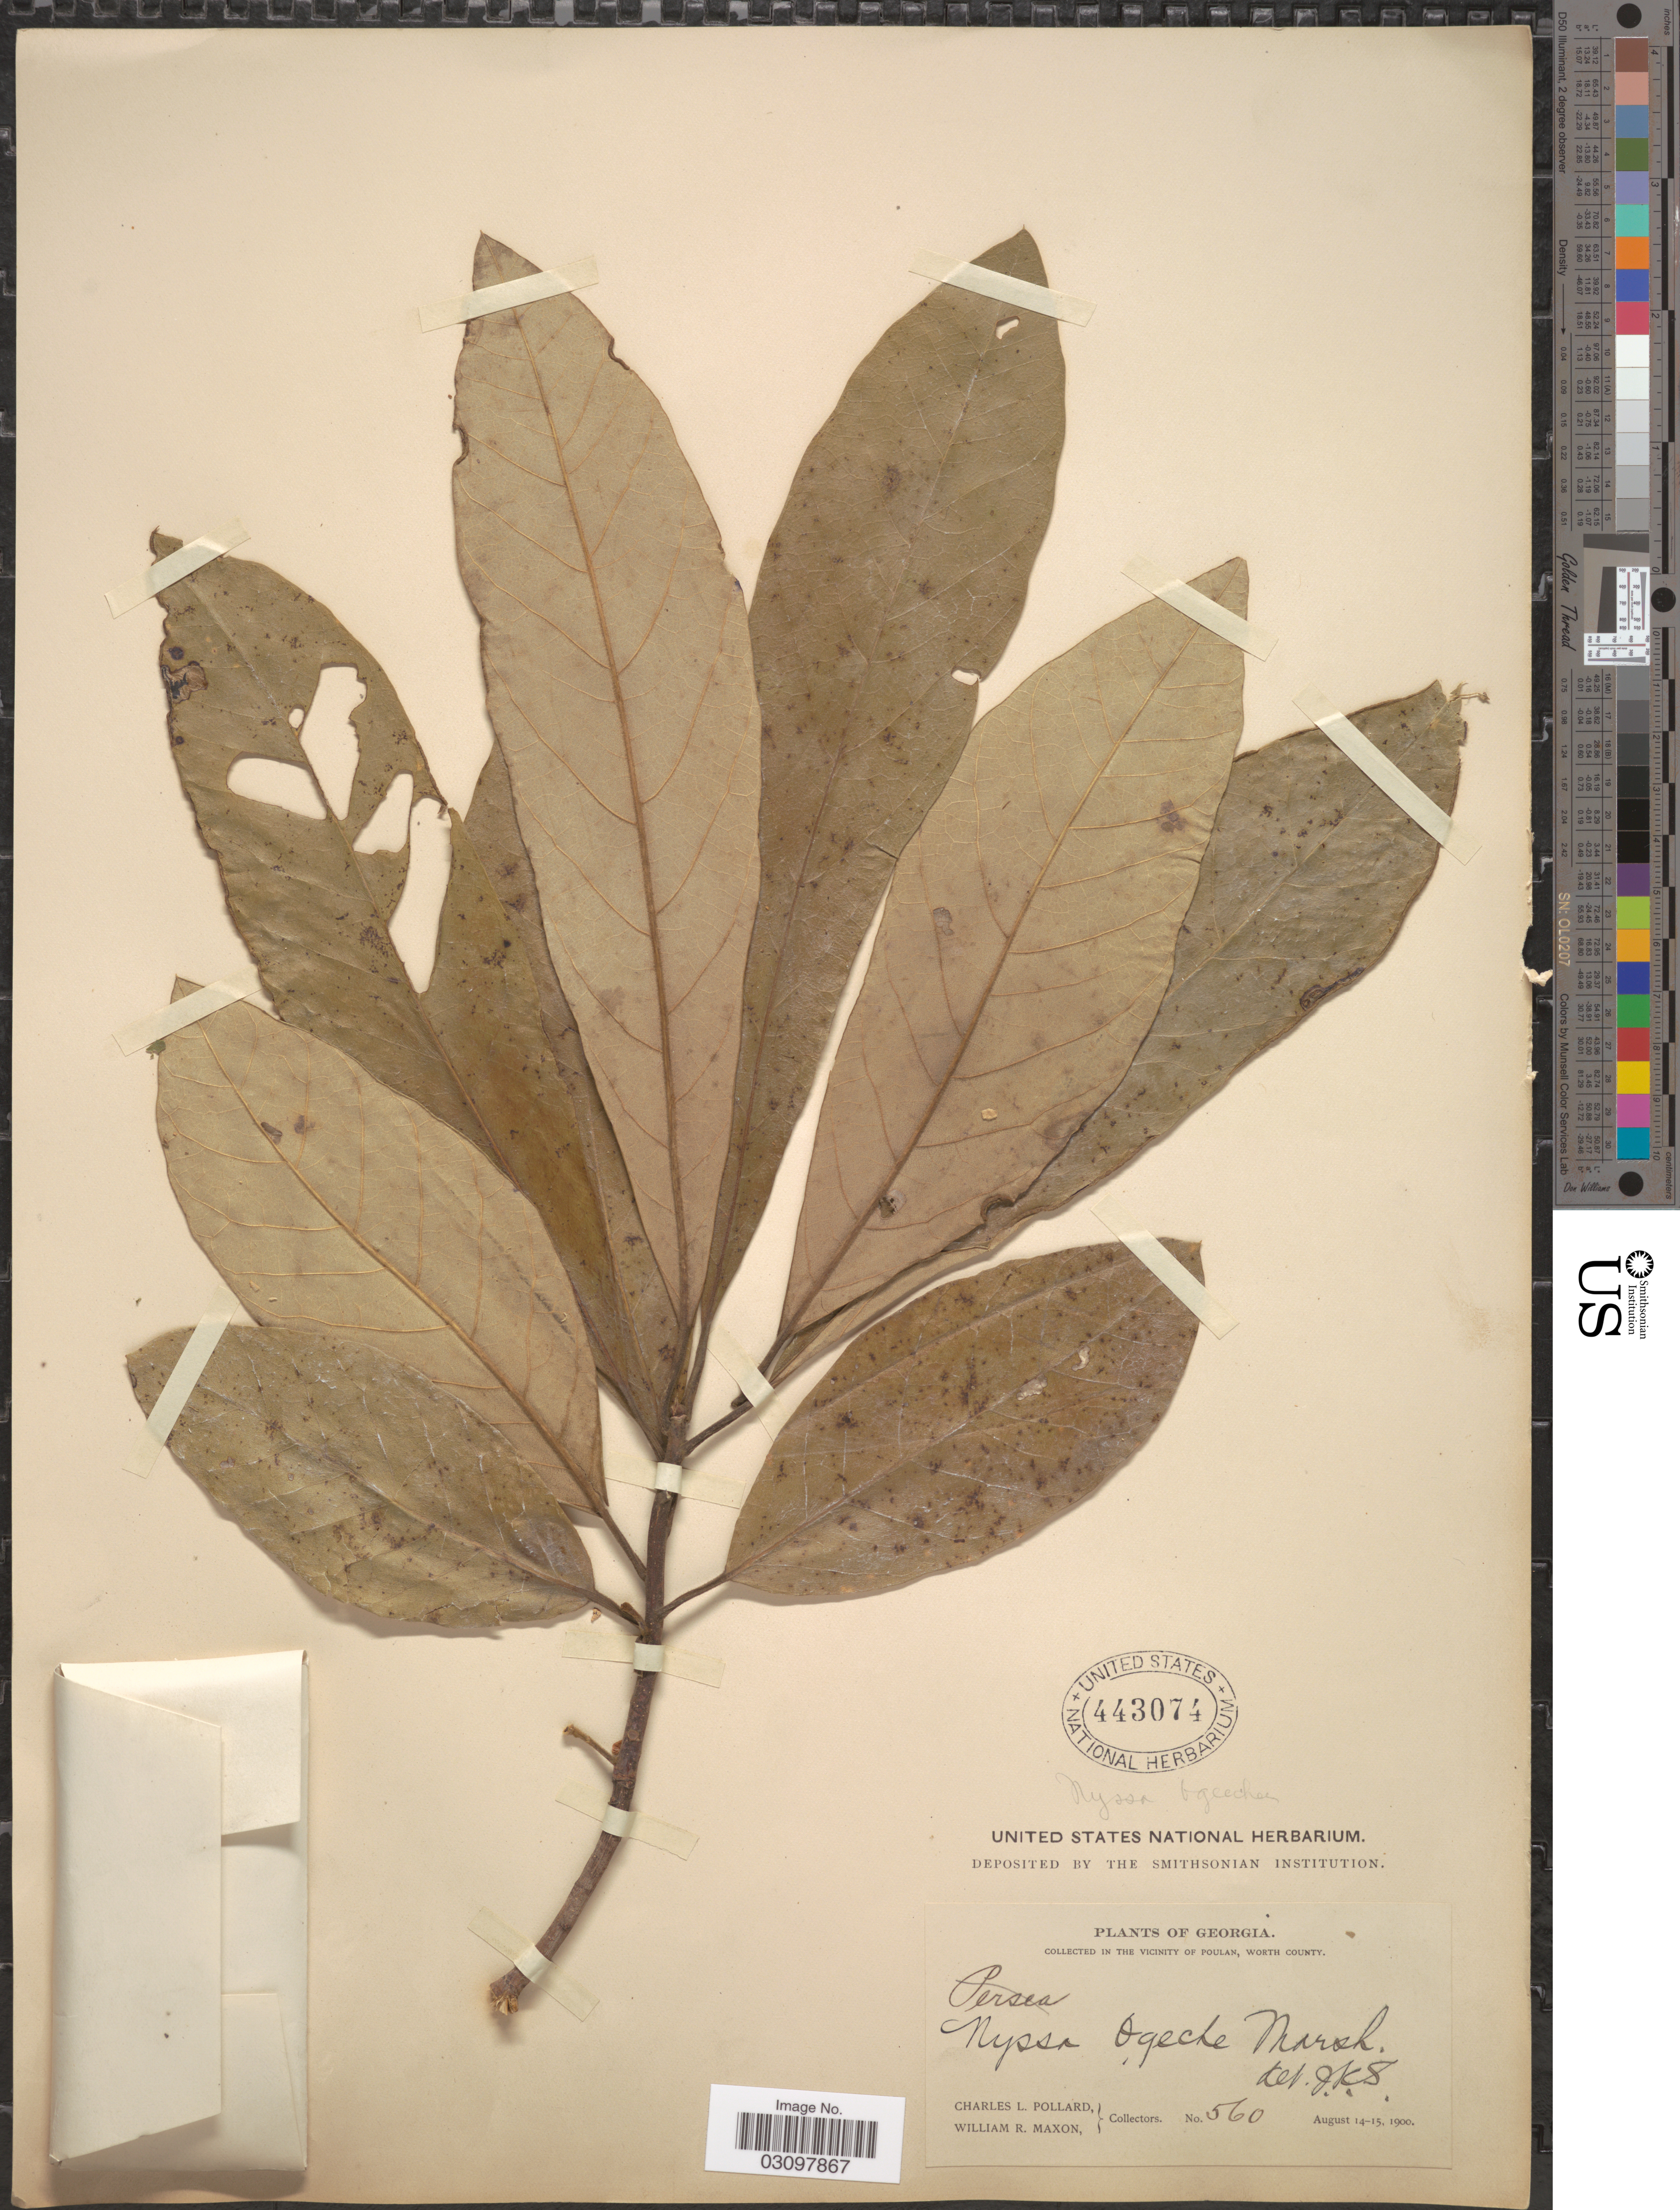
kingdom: Plantae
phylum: Tracheophyta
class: Magnoliopsida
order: Cornales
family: Nyssaceae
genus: Nyssa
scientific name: Nyssa ogeche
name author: W. Bartram ex Marshall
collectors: C. L. Pollard & W. R. Maxon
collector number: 560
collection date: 1900-08-14/1900-08-15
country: United States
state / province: Georgia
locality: In the vicinity of Poulan, Worth County.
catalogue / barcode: US 443074